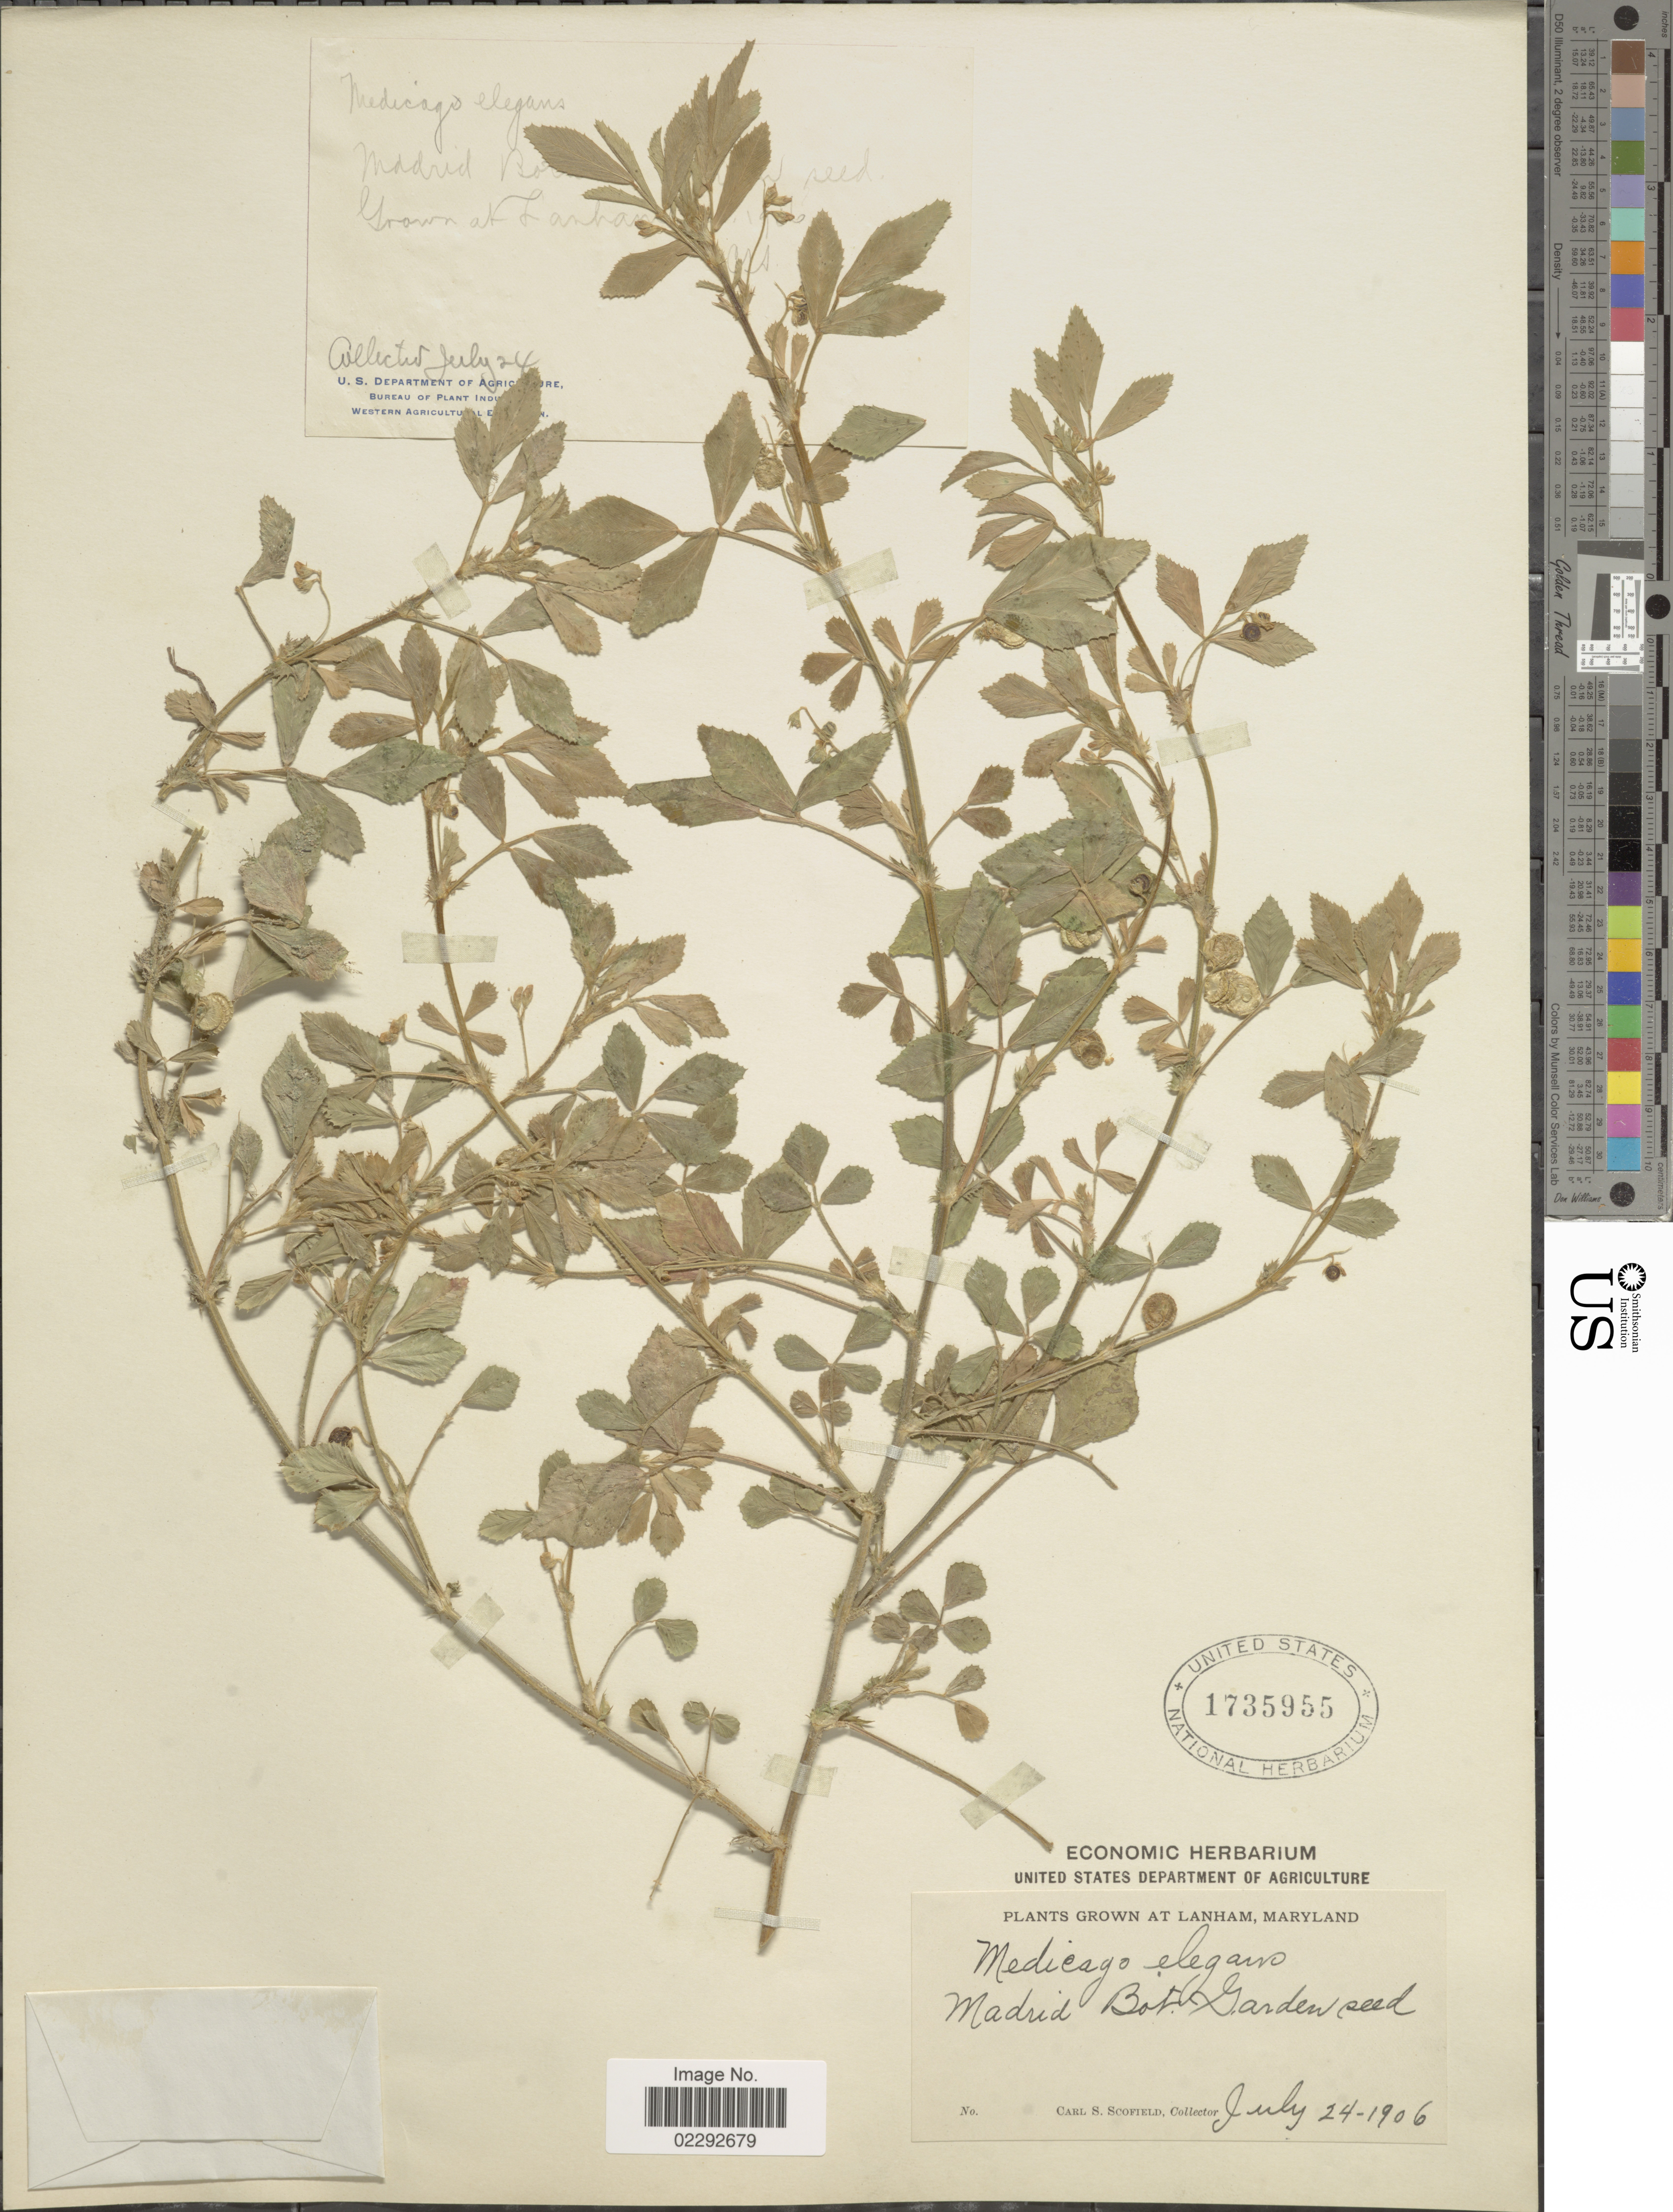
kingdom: Plantae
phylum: Tracheophyta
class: Magnoliopsida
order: Fabales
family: Fabaceae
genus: Medicago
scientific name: Medicago elegans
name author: Willd.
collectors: C. Scofield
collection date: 1906-07-24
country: United States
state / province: Maryland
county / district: Prince George's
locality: Lanham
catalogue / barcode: US 1735955